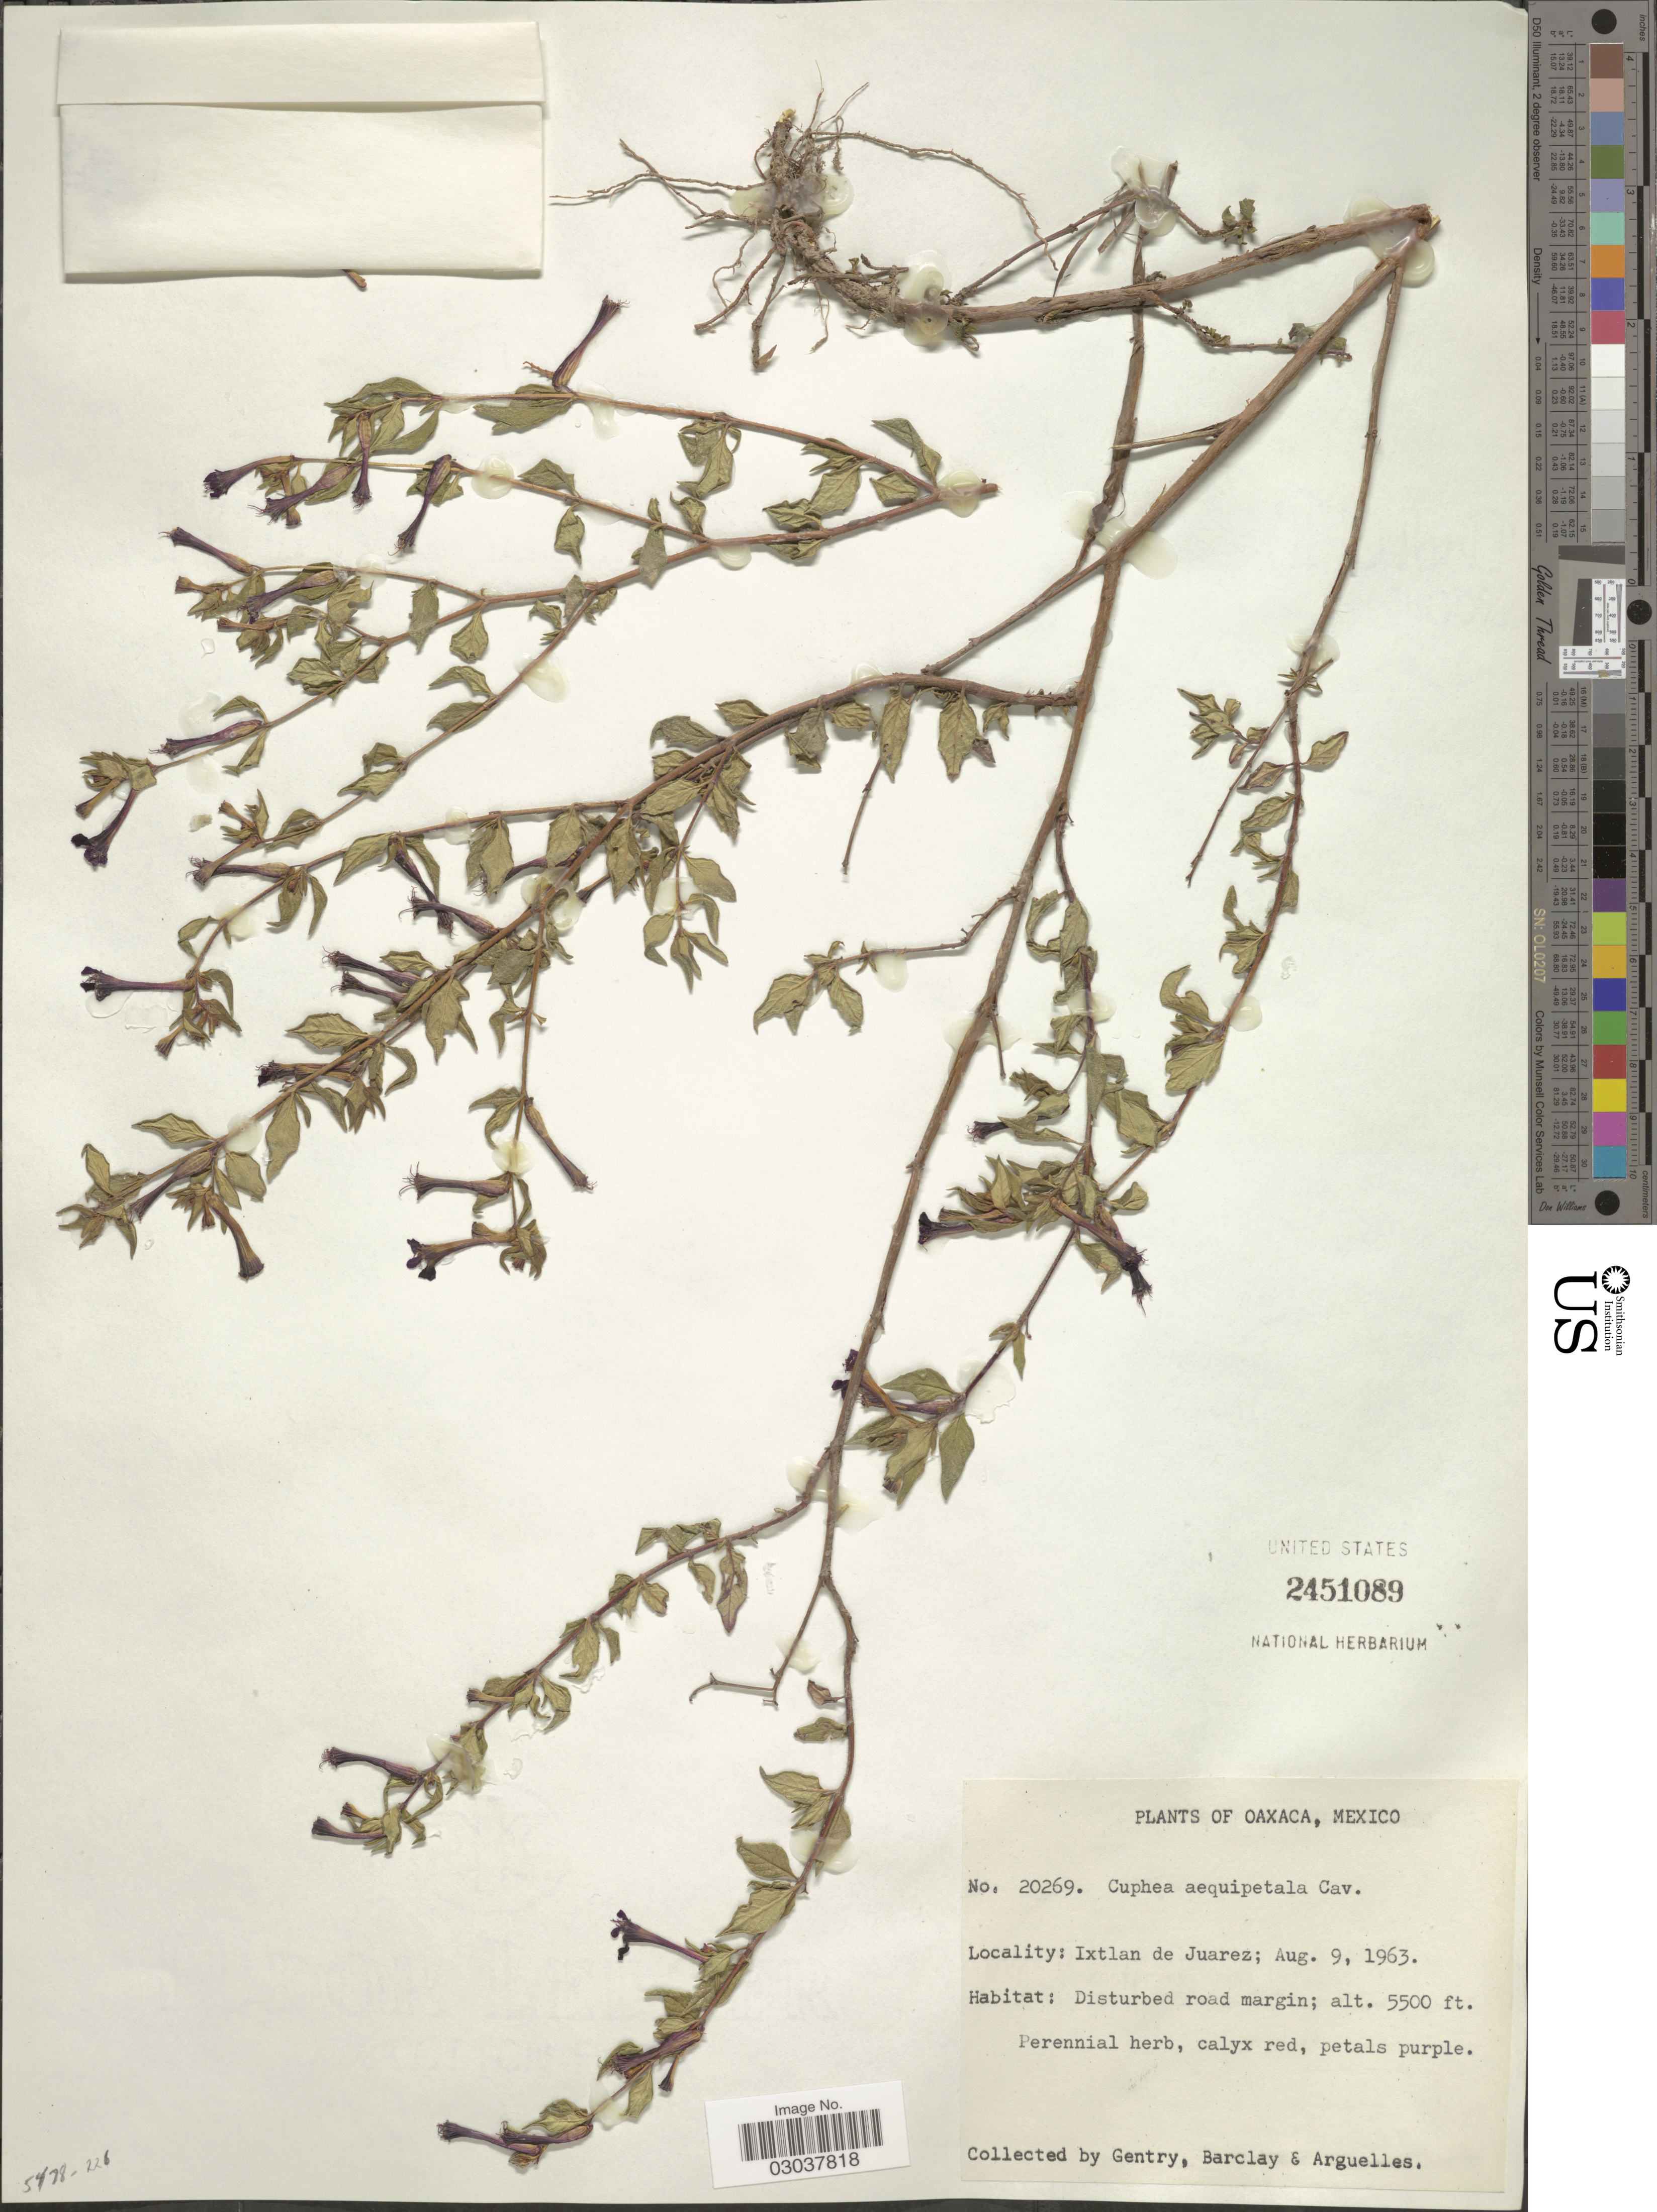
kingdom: Plantae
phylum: Tracheophyta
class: Magnoliopsida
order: Myrtales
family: Lythraceae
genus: Cuphea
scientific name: Cuphea aequipetala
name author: Cav.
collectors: Gentry, --, -- Barclay & Arguelles, --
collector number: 20269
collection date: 1963-08-09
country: Mexico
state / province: Oaxaca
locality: Ixtlan de Juarez.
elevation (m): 1676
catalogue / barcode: US 2451089